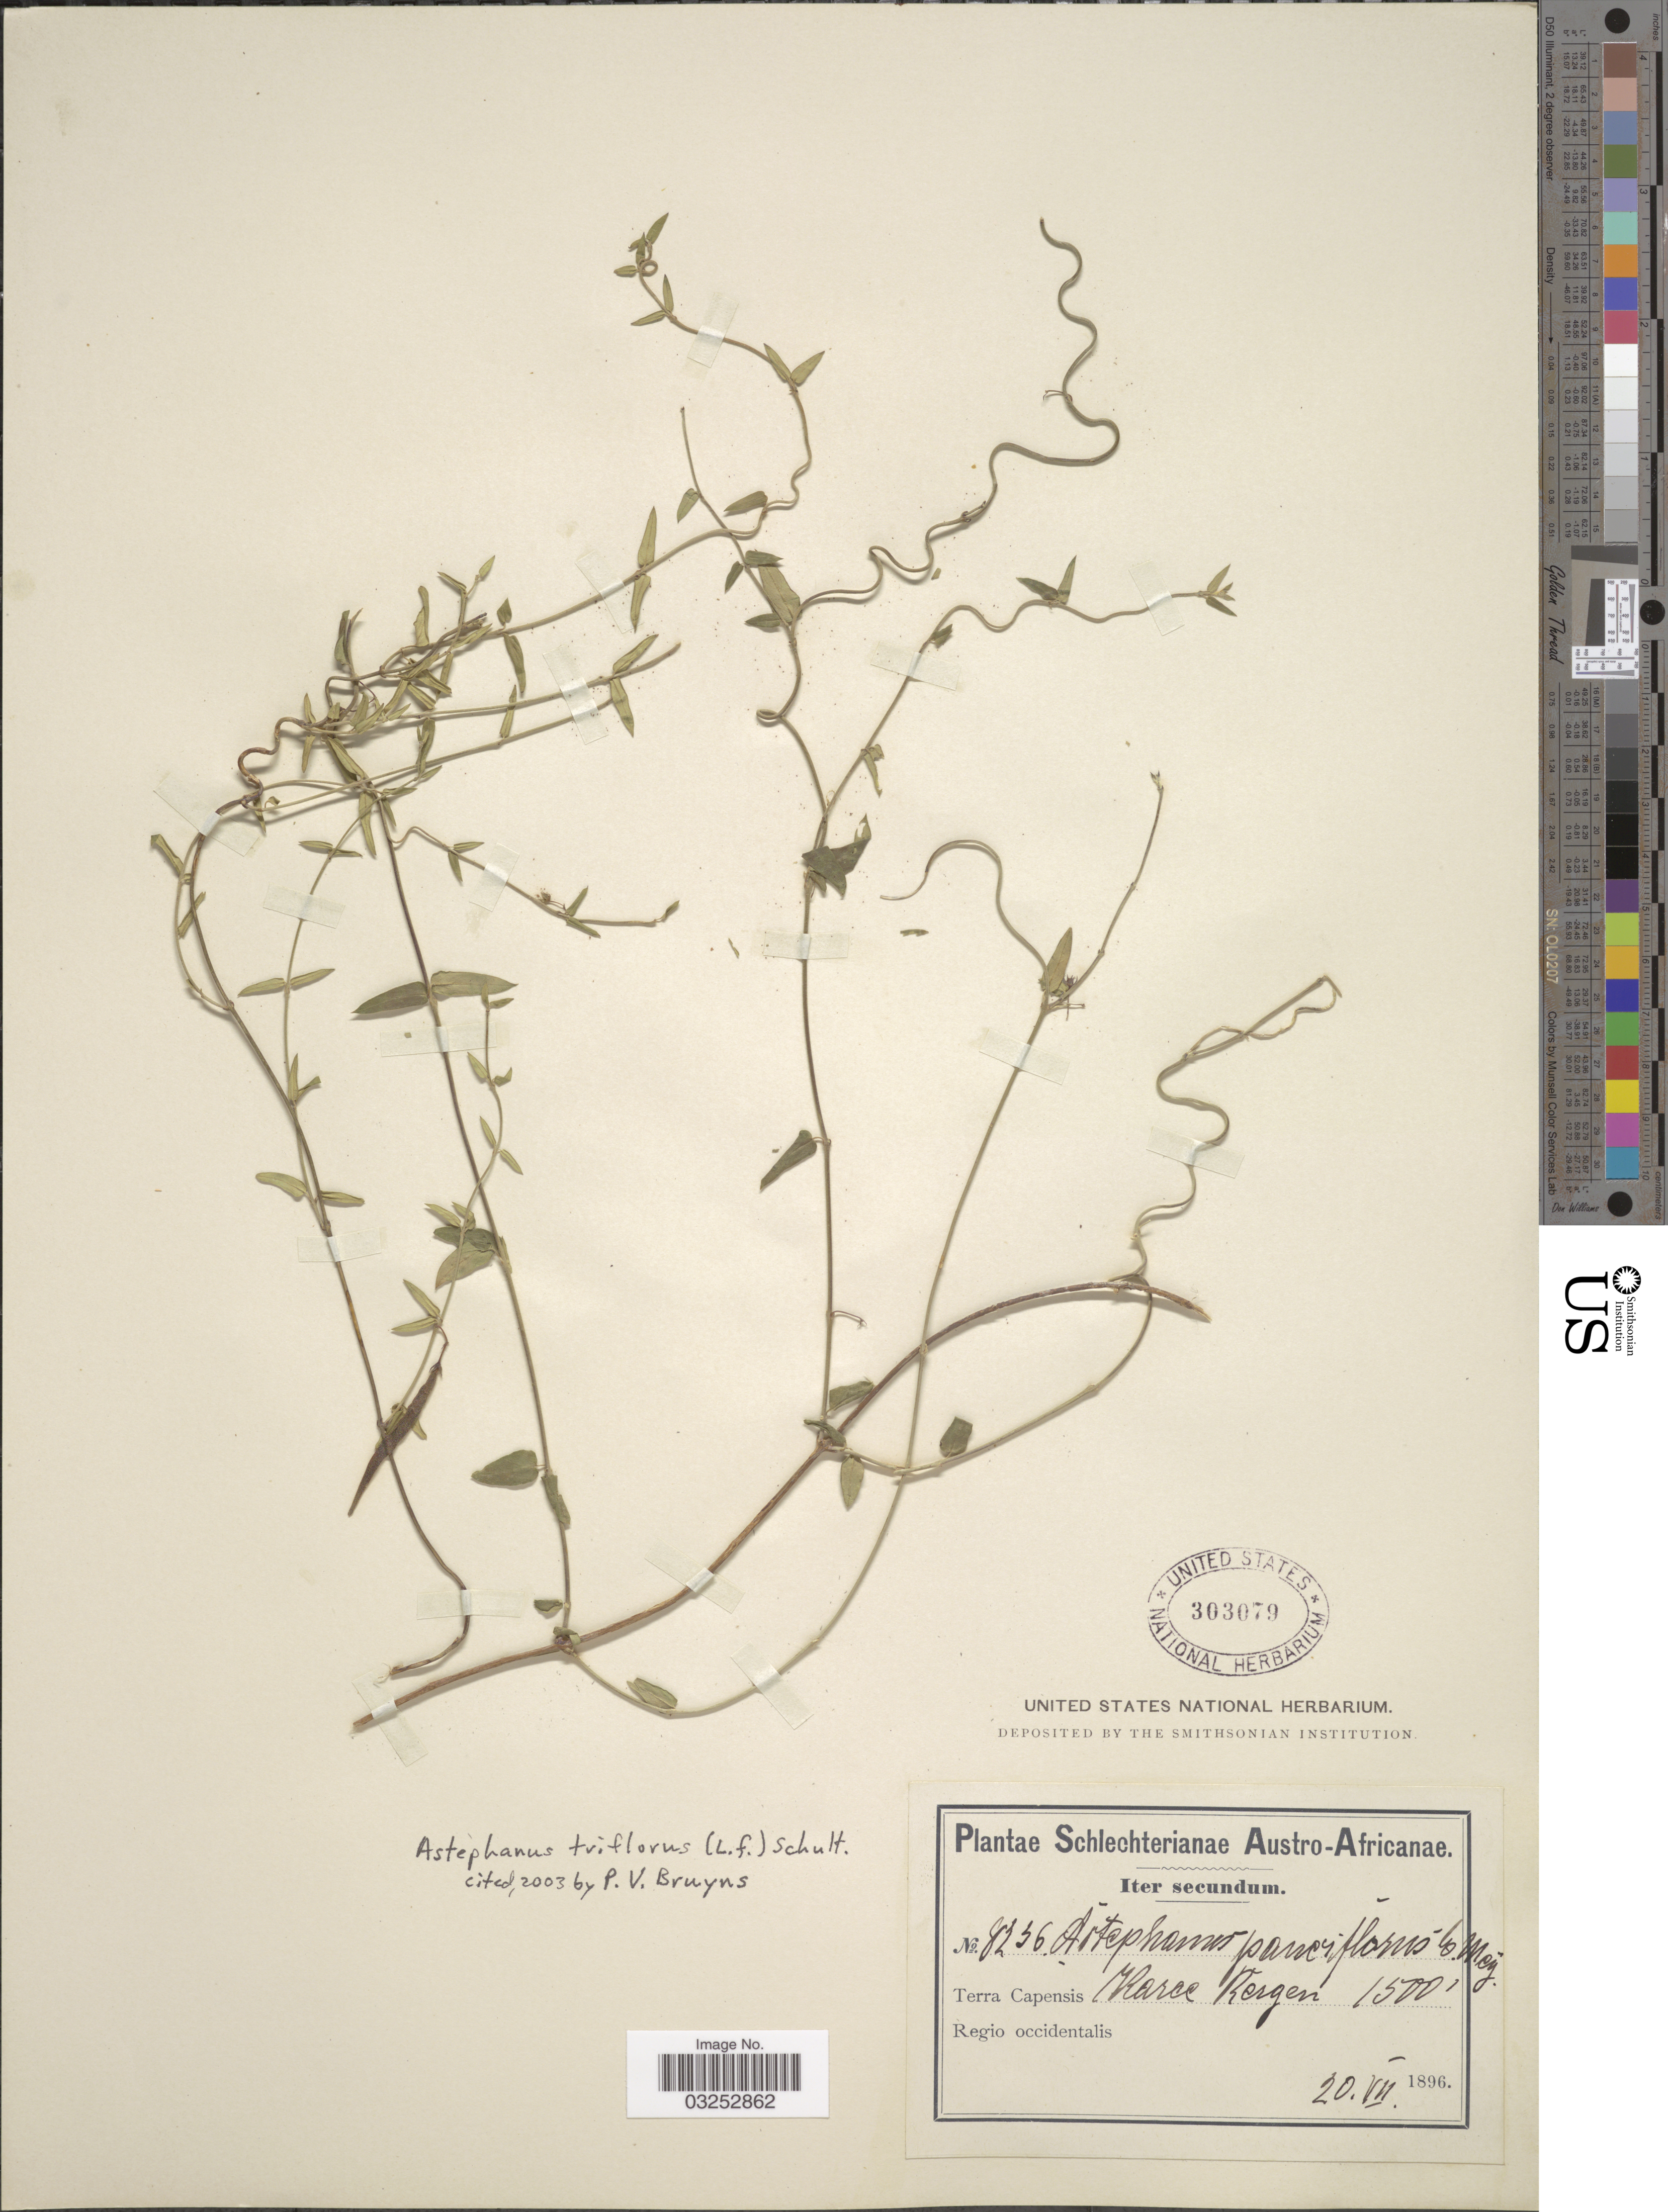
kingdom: Plantae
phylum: Tracheophyta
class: Magnoliopsida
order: Gentianales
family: Apocynaceae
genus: Astephanus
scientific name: Astephanus triflorus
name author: (L. f.) R. Br. ex Schult.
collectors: Schlechter, --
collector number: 8236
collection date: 1896-07-20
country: South Africa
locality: Austro-Africanae, Terra Capensis Regio occidentalis, Karee Bergen.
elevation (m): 457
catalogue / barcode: US 303079